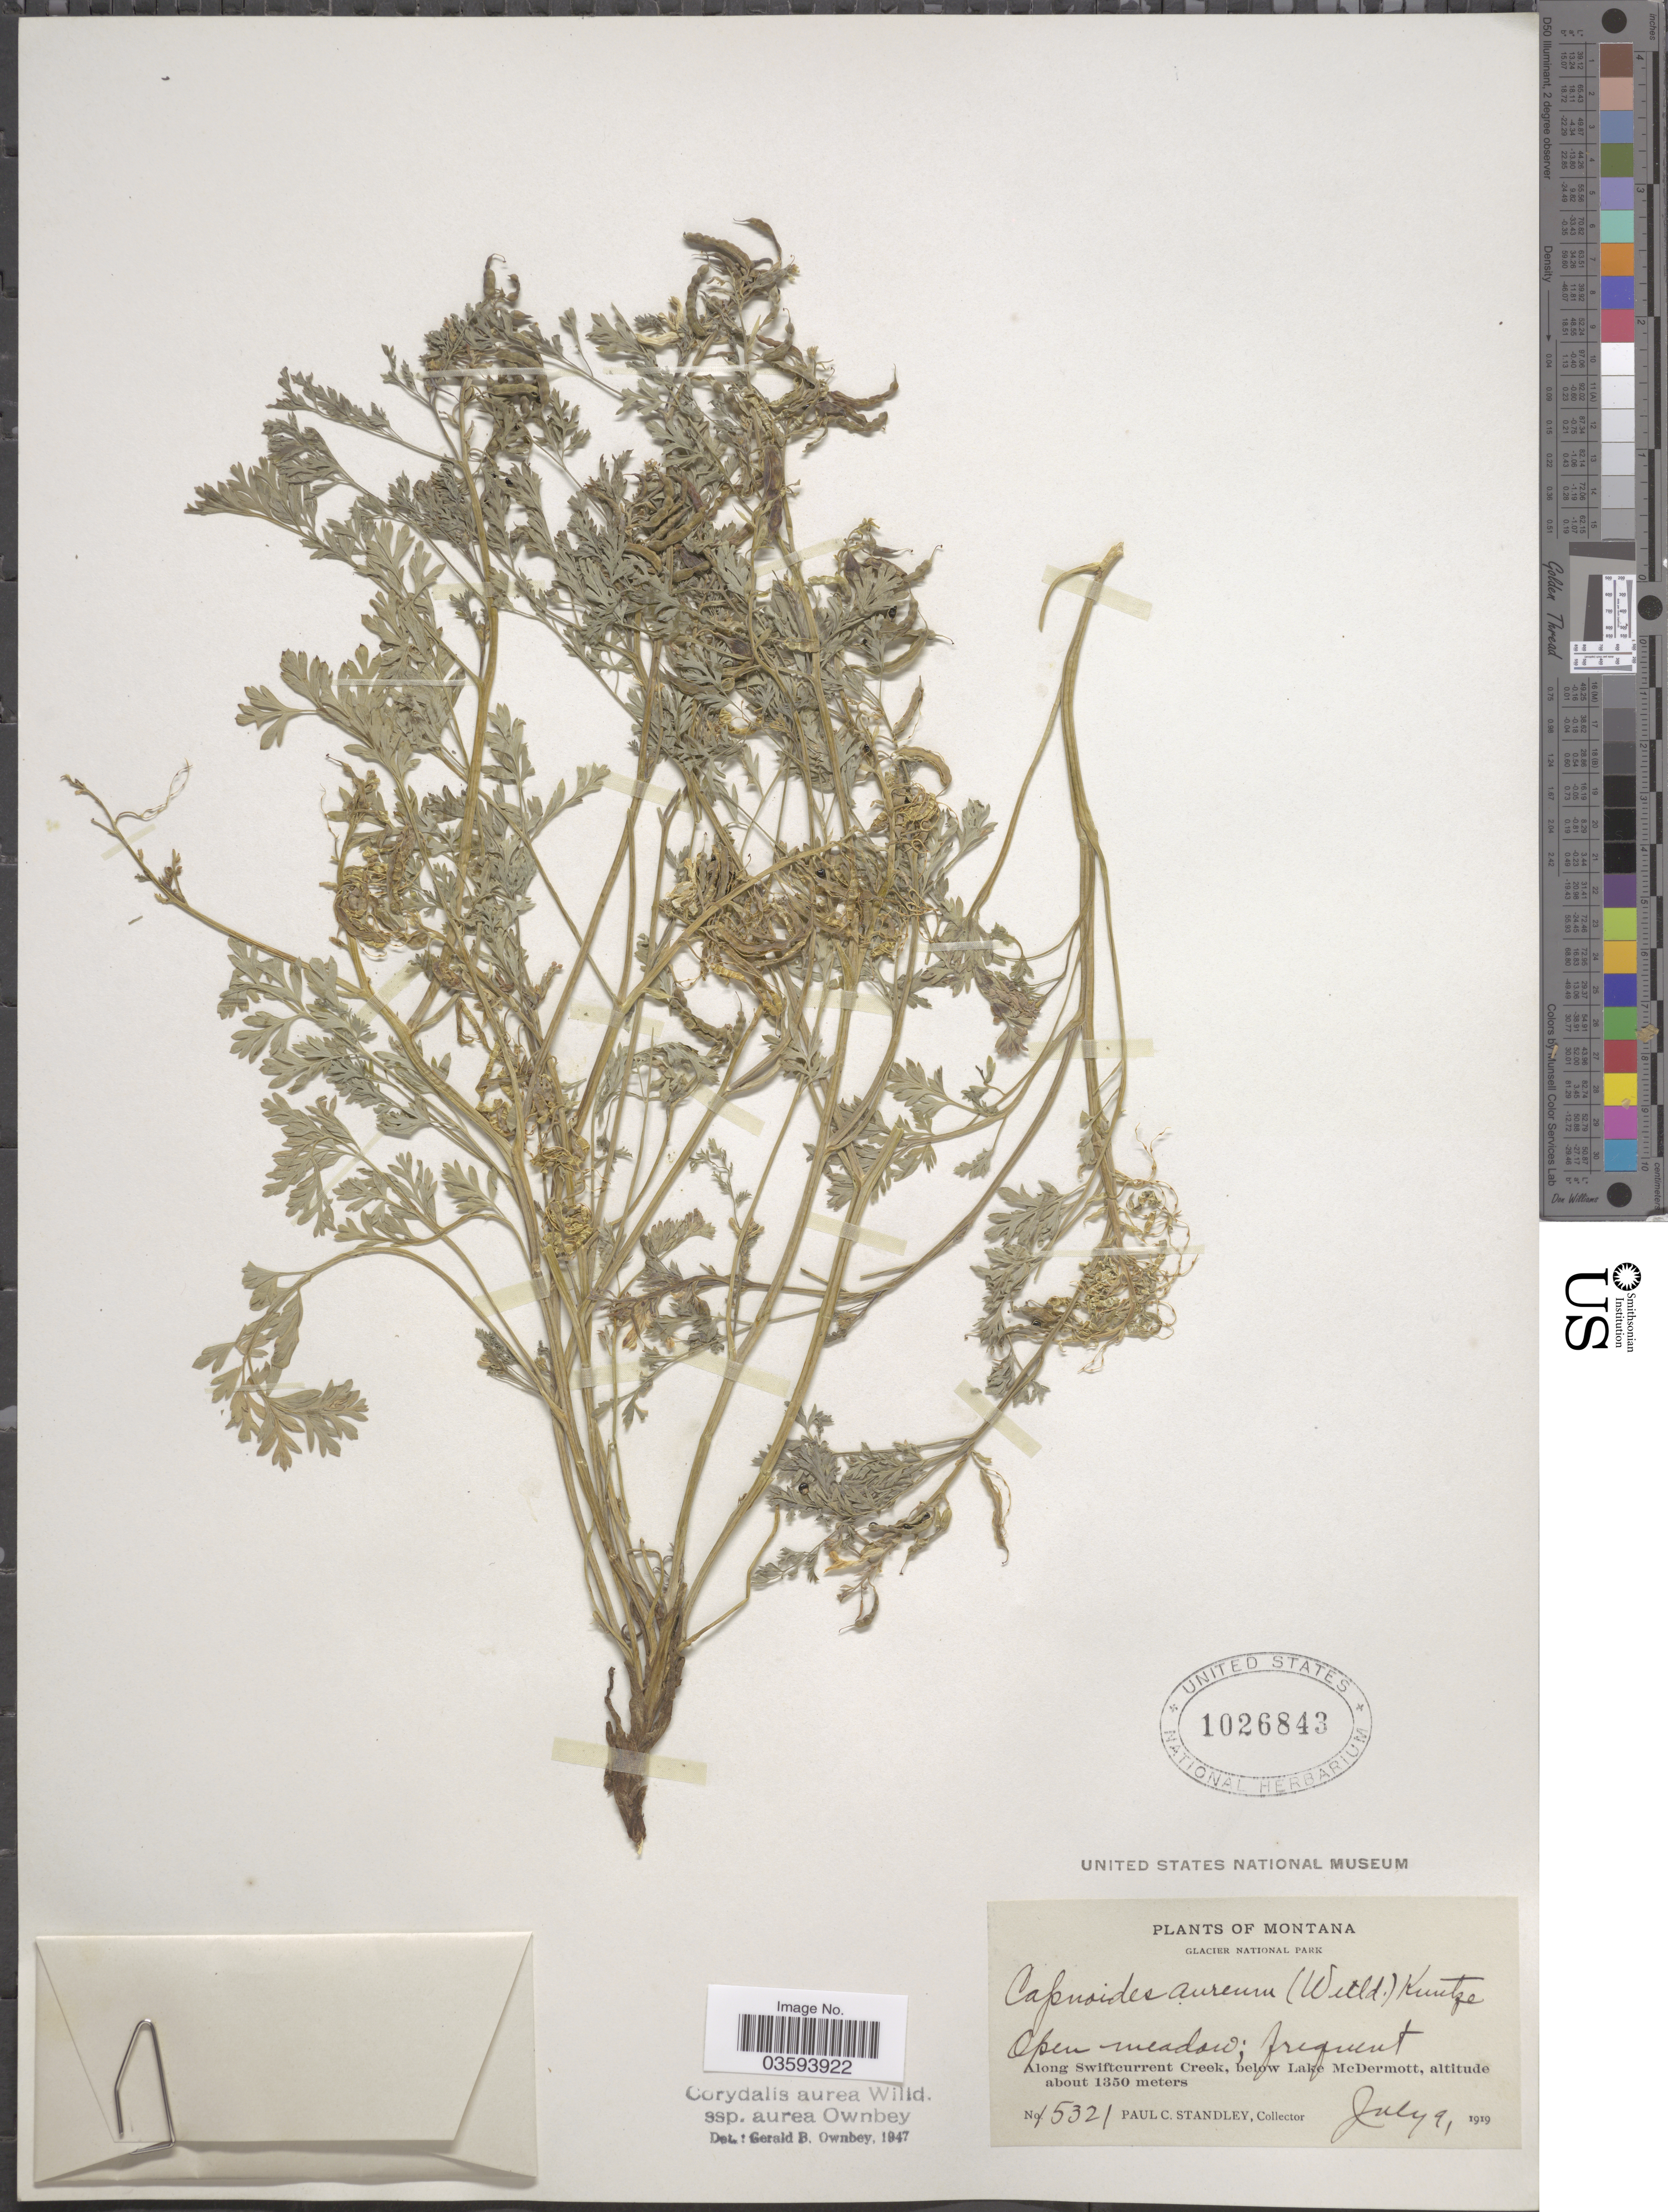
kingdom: Plantae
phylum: Tracheophyta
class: Magnoliopsida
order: Ranunculales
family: Papaveraceae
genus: Corydalis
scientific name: Corydalis aurea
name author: Willd.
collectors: P. C. Standley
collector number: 15321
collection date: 1919-07-09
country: United States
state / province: Montana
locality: Glacier National Park. Along Swiftcurrent Creek, below Lake McDermott.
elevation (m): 1350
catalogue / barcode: US 1026843